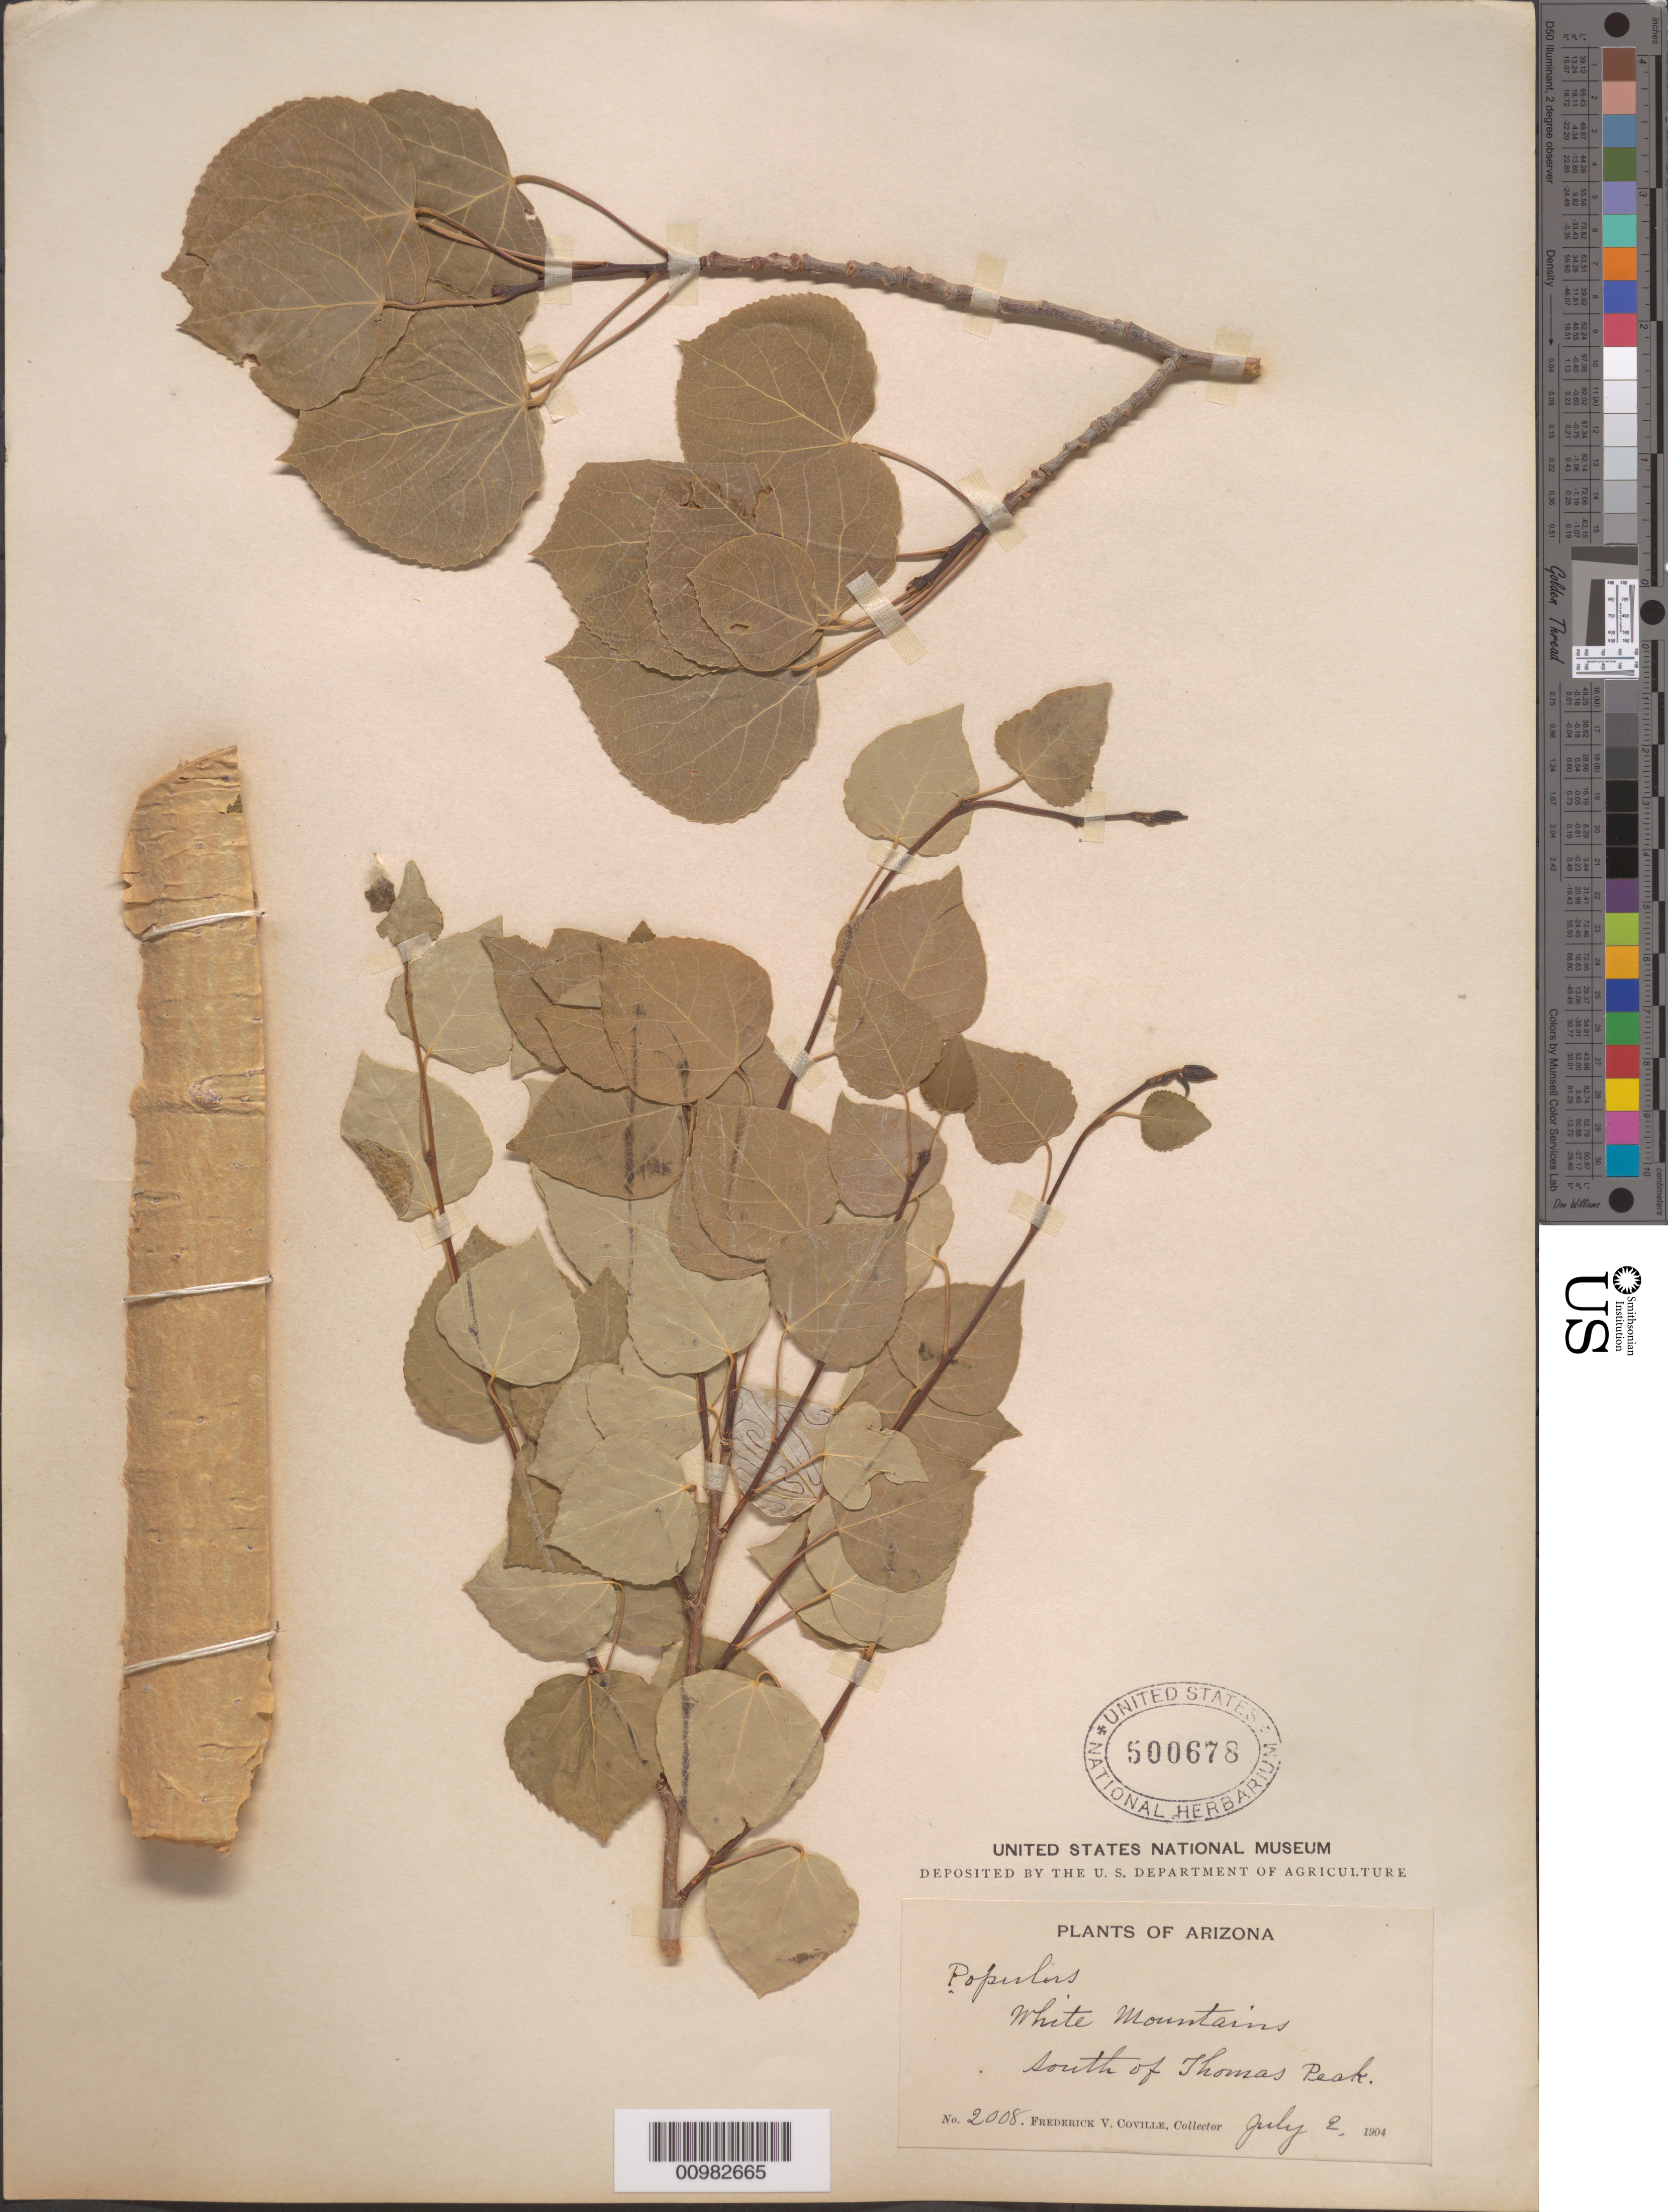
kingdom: Plantae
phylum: Tracheophyta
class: Magnoliopsida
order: Malpighiales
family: Salicaceae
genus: Populus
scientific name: Populus tremuloides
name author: Michx.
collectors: F. V. Coville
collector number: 2008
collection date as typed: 02 Jul 1904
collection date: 1904-07-02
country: United States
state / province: Arizona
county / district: Apache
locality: White Mountains, South of Thomas Peak.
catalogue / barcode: US 500678